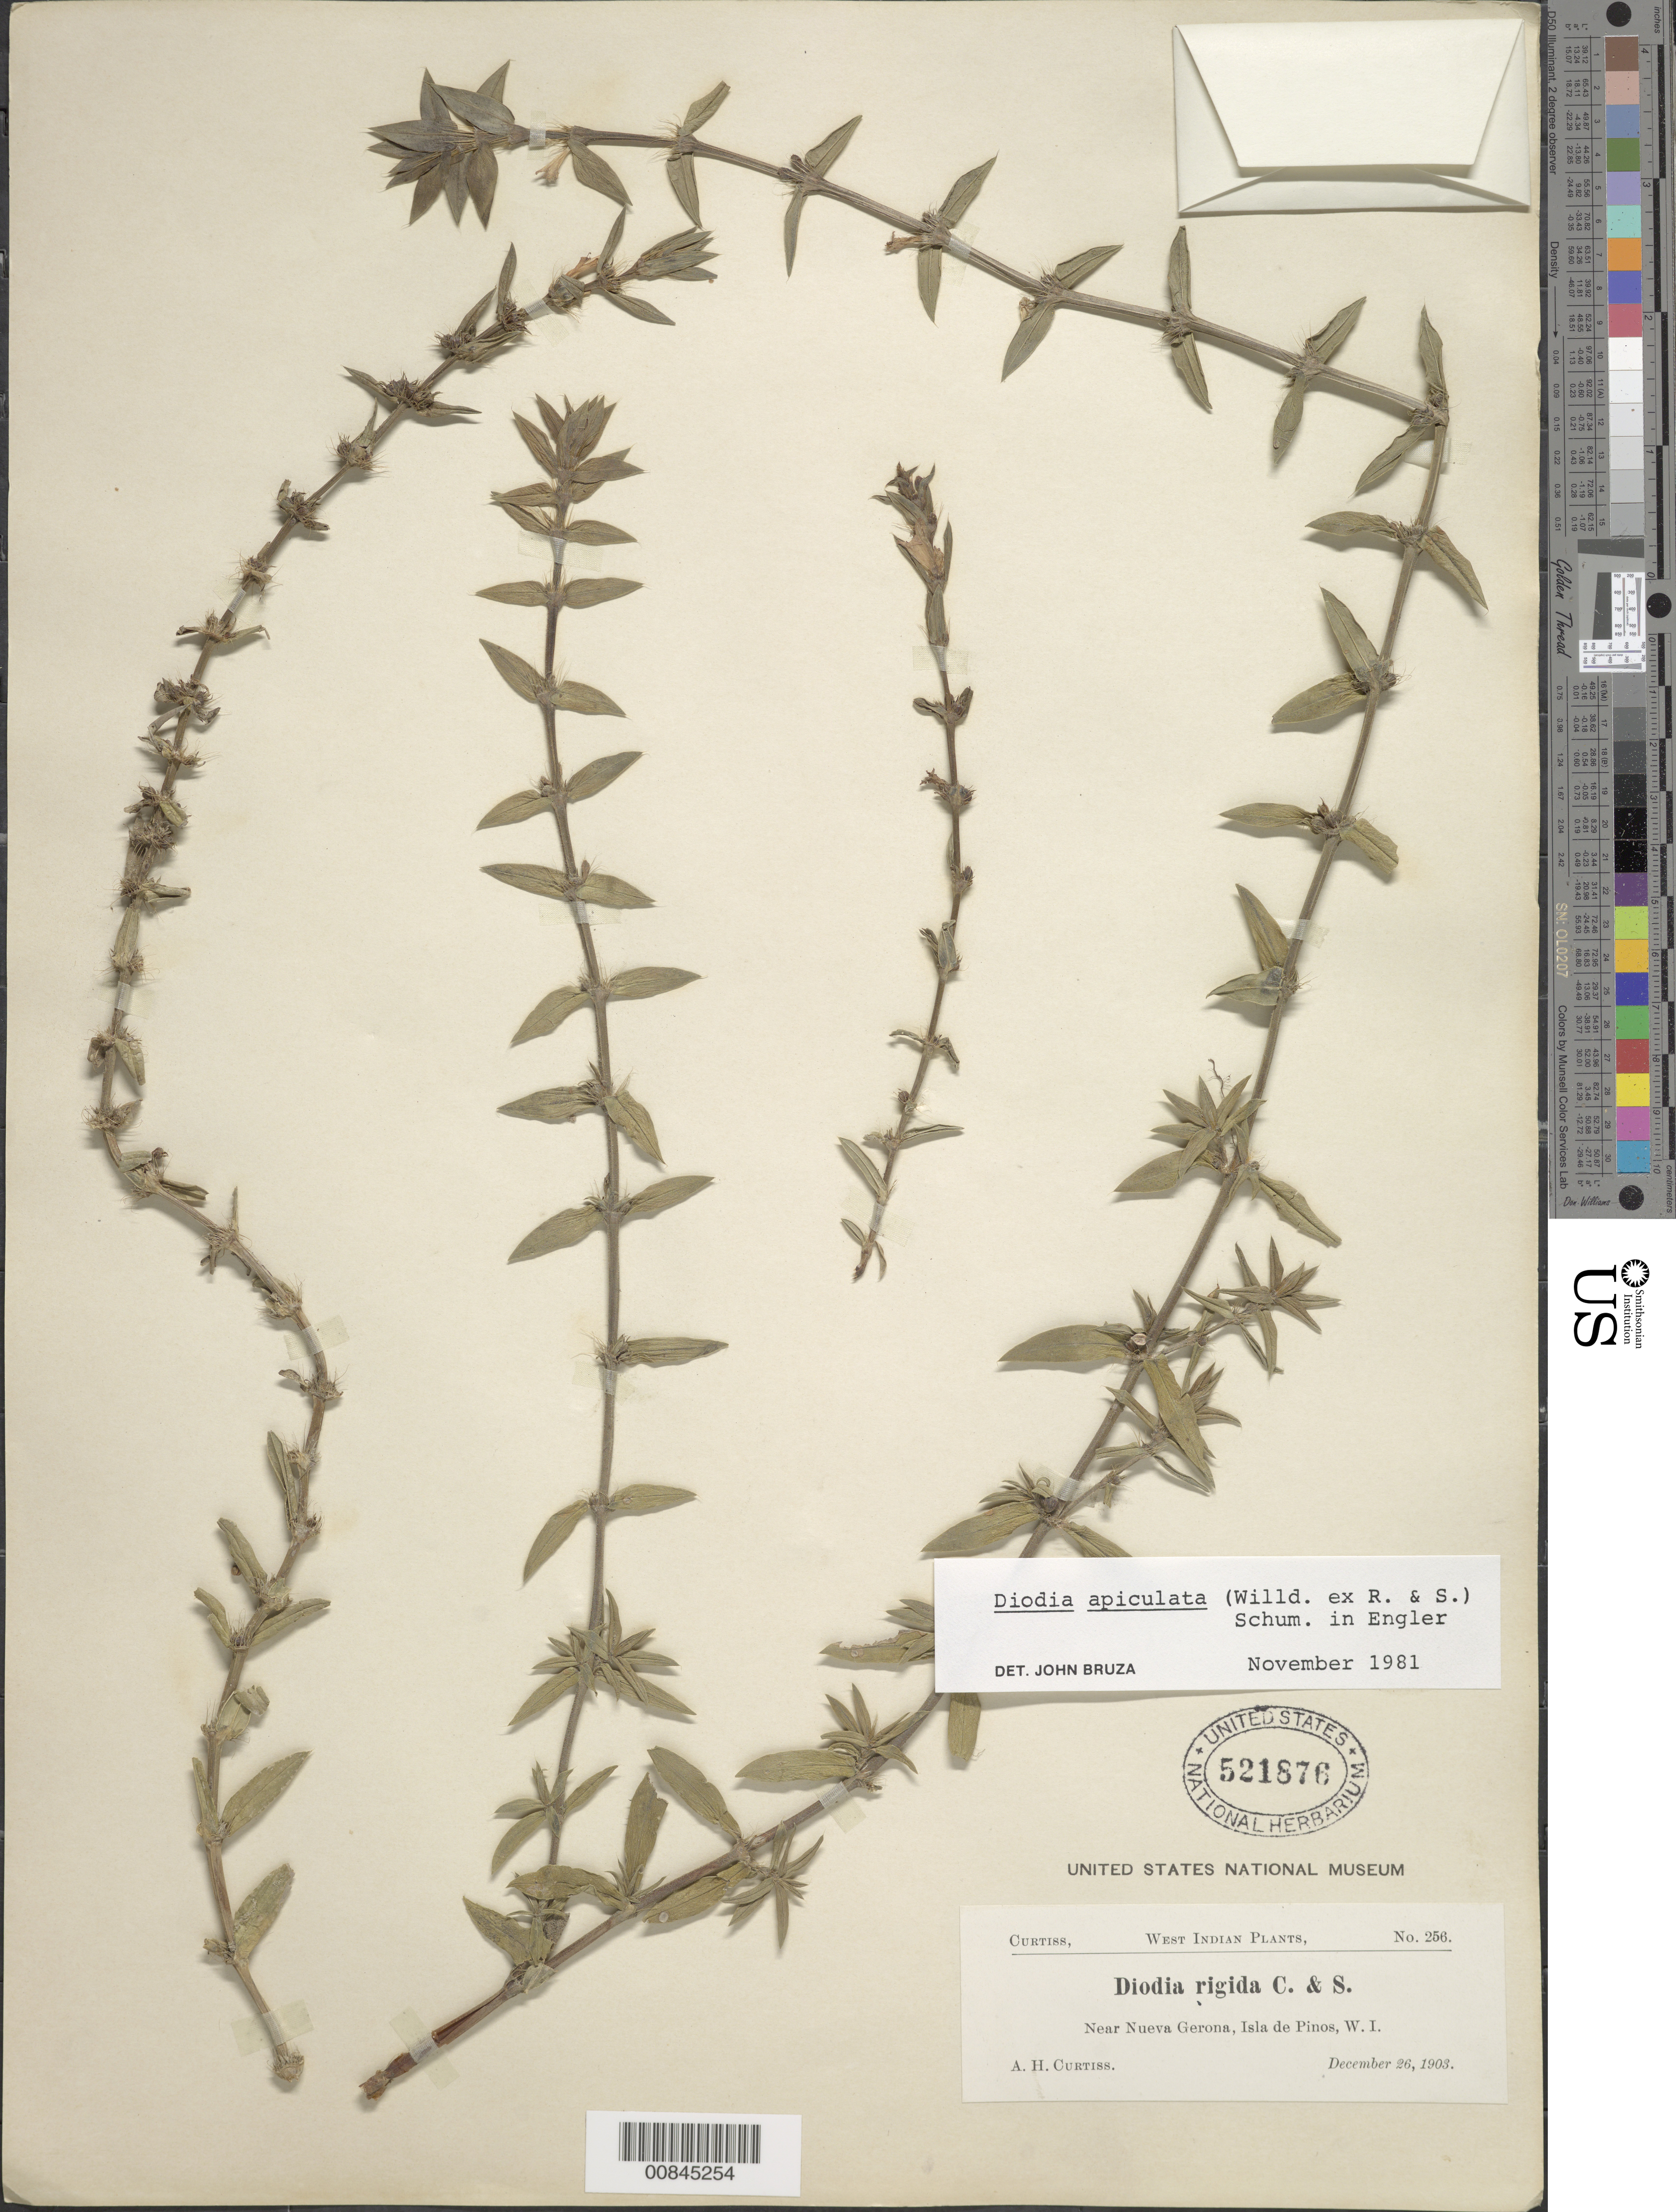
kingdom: Plantae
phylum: Tracheophyta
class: Magnoliopsida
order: Gentianales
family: Rubiaceae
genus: Diodella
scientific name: Diodella apiculata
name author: (Willd. ex Roem. & Schult.) Bacigalupo & E.L. Cabral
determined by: Bruza, J.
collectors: A. H. Curtiss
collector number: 256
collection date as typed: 26 Dec 1903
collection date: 1903-12-26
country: Cuba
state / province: Isla de La Juventud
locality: Near Nueva Gerona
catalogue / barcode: US 521876